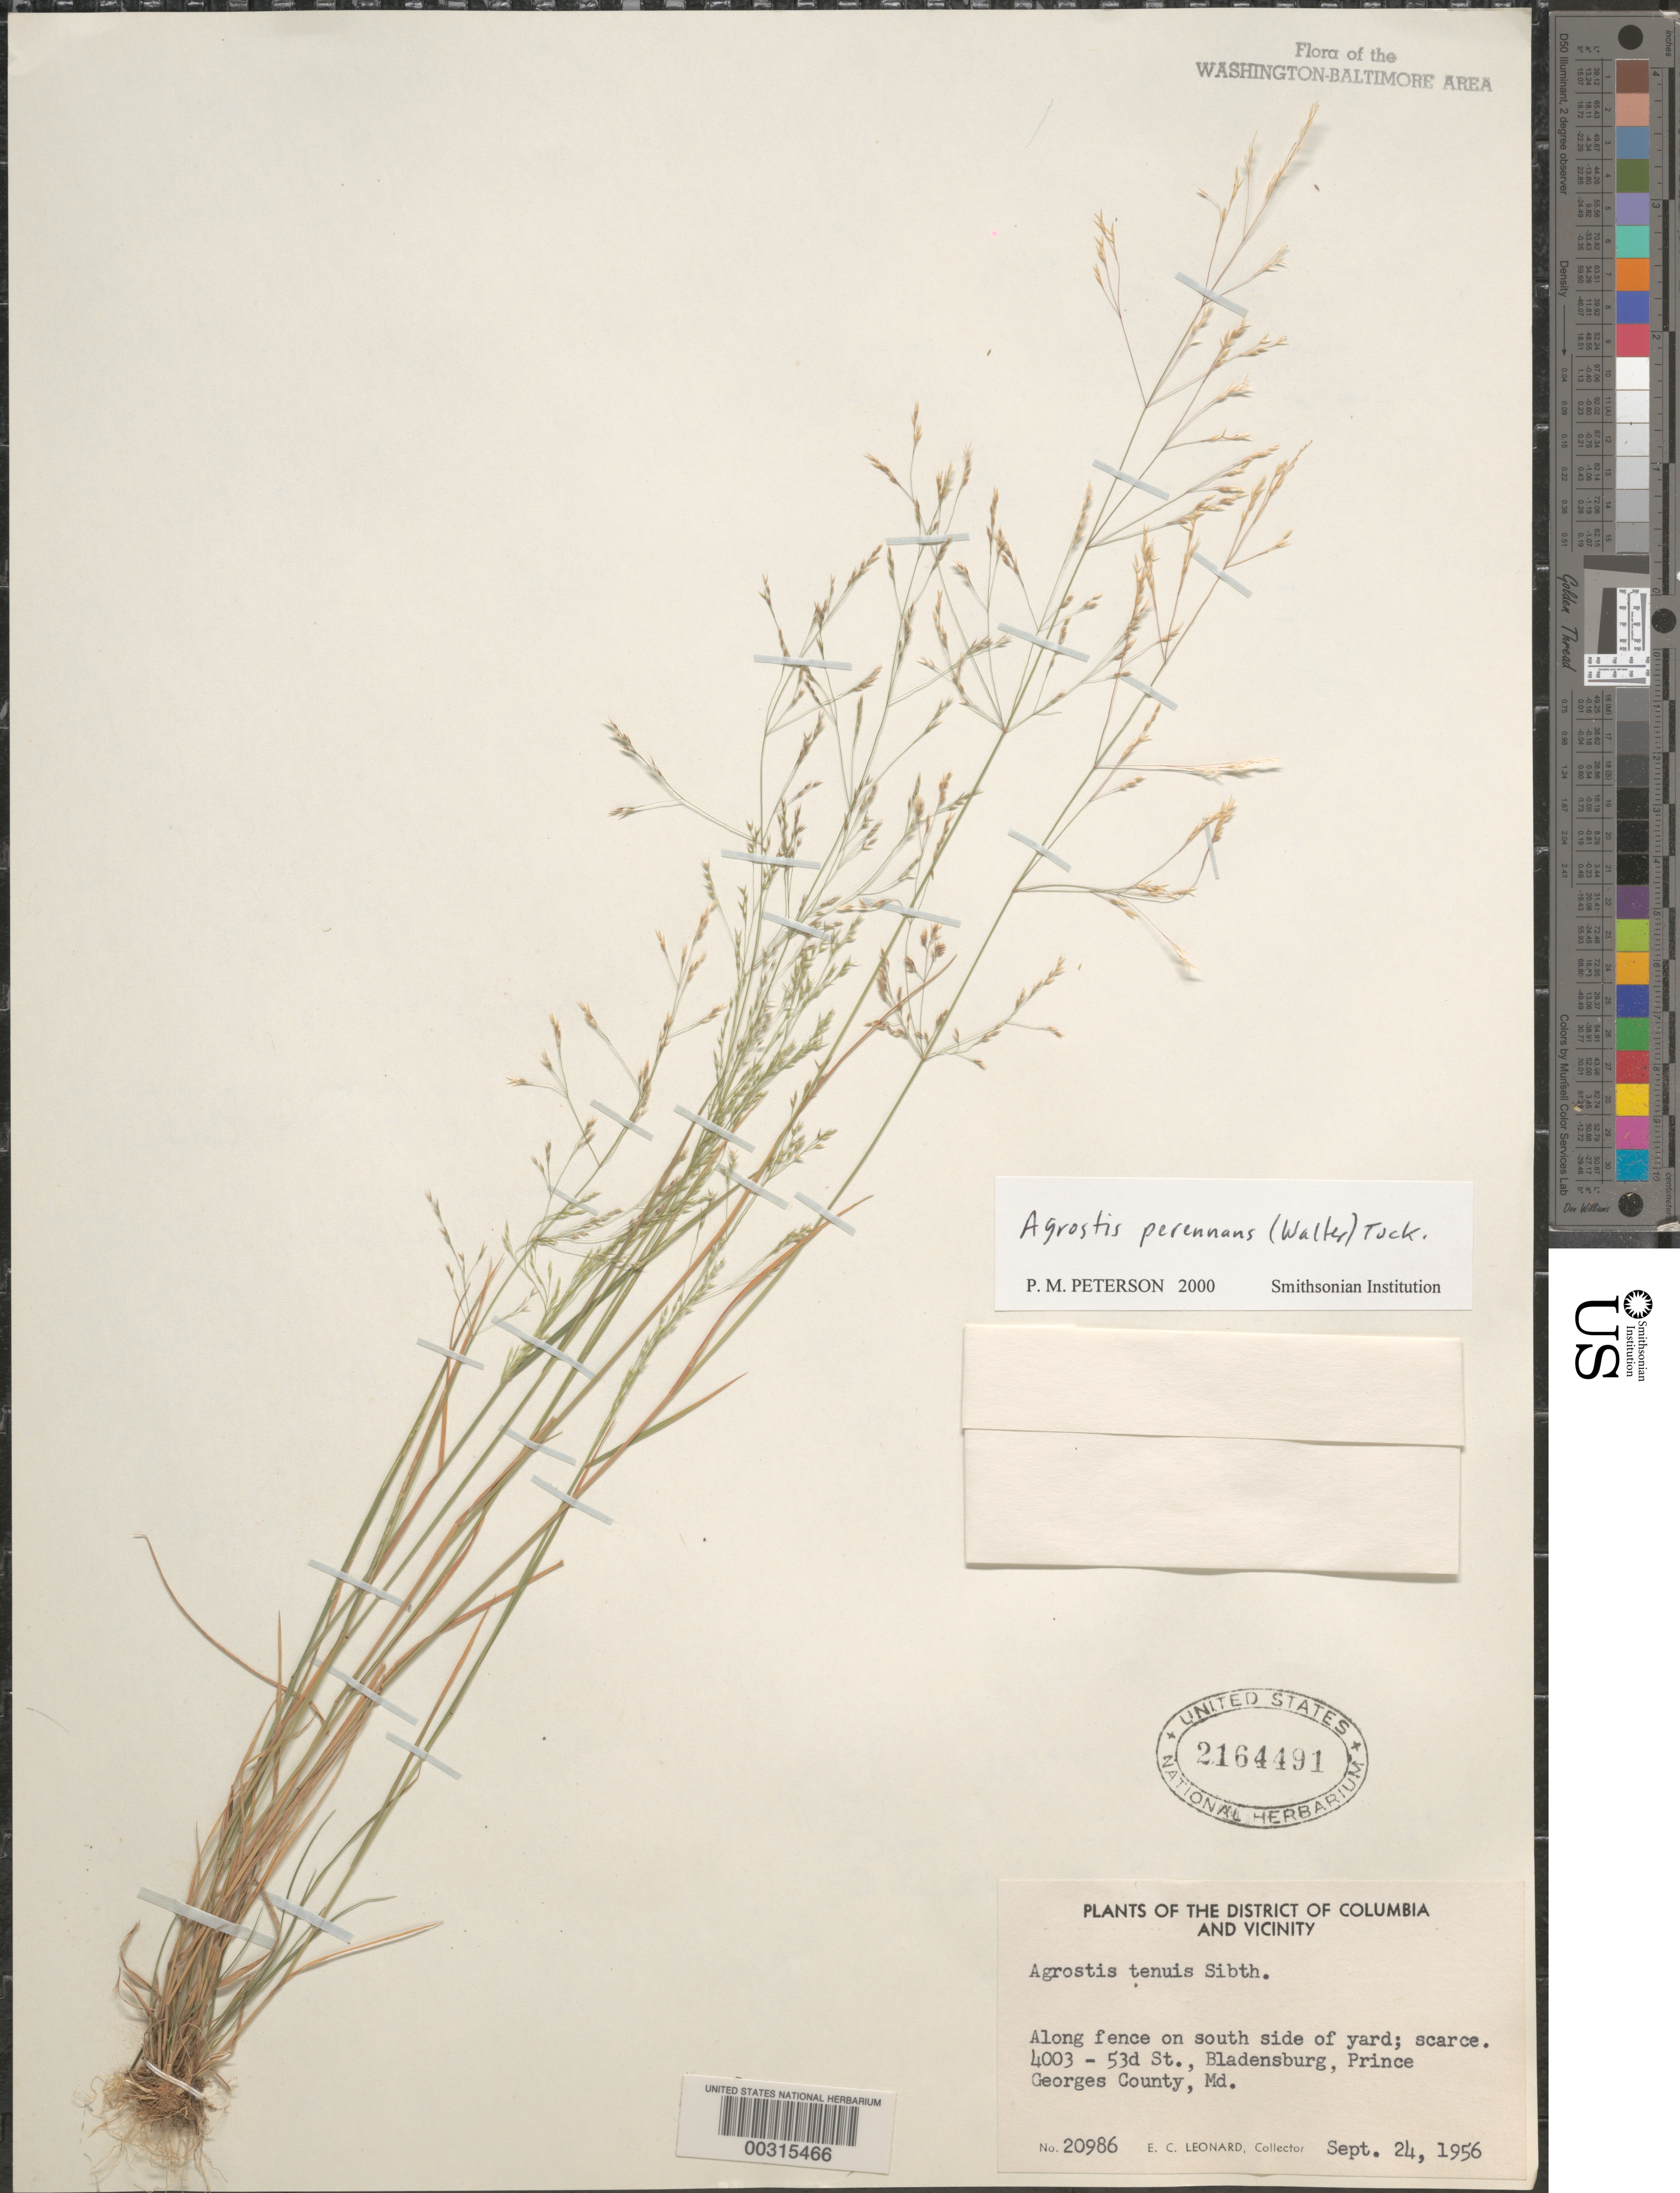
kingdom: Plantae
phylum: Tracheophyta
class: Liliopsida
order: Poales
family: Poaceae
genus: Agrostis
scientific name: Agrostis perennans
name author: (Walter) Tuck.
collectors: E. C. Leonard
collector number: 20986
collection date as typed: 24 Sep 1956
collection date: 1956-09-24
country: United States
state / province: Maryland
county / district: Prince George's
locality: Bladensburg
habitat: Along fence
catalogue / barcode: US 2164491